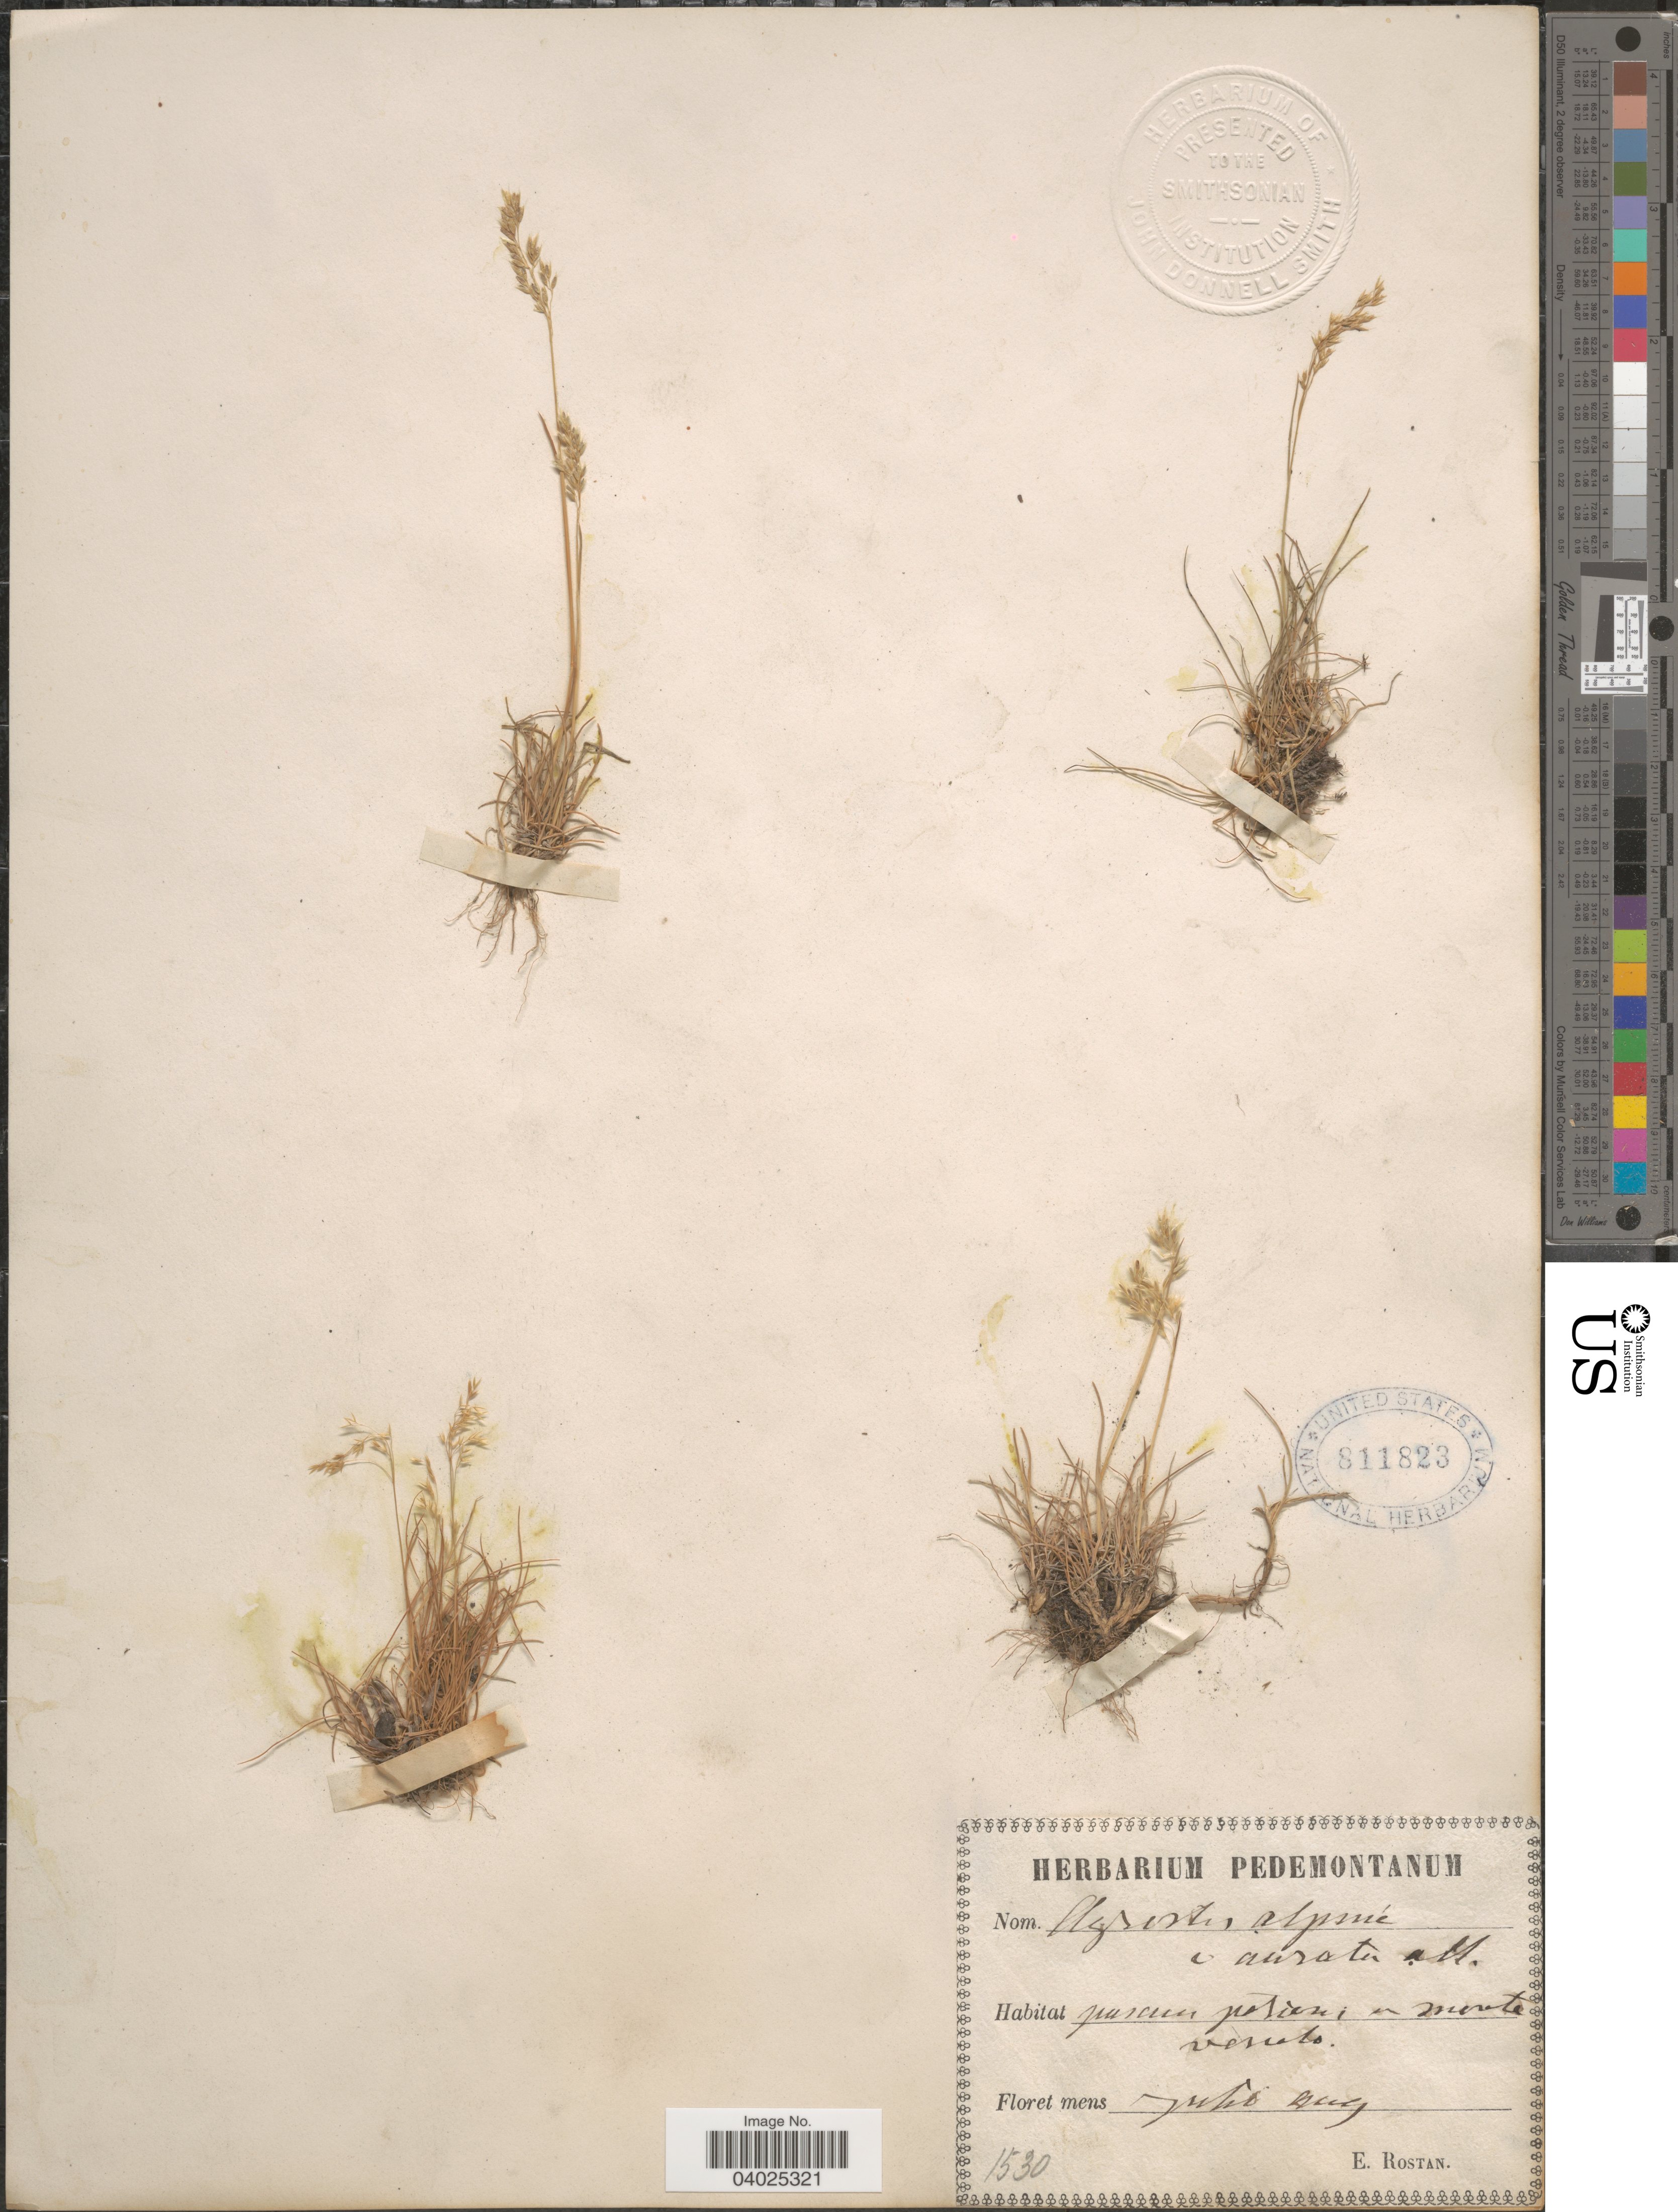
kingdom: Plantae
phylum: Tracheophyta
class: Liliopsida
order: Poales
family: Poaceae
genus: Alpagrostis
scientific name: Alpagrostis alpina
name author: (Scop.) P.M. Peterson et al.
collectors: E. Rostan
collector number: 1530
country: Italy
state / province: Piedmont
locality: Pascum pesani en monte veneto.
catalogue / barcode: US 811823